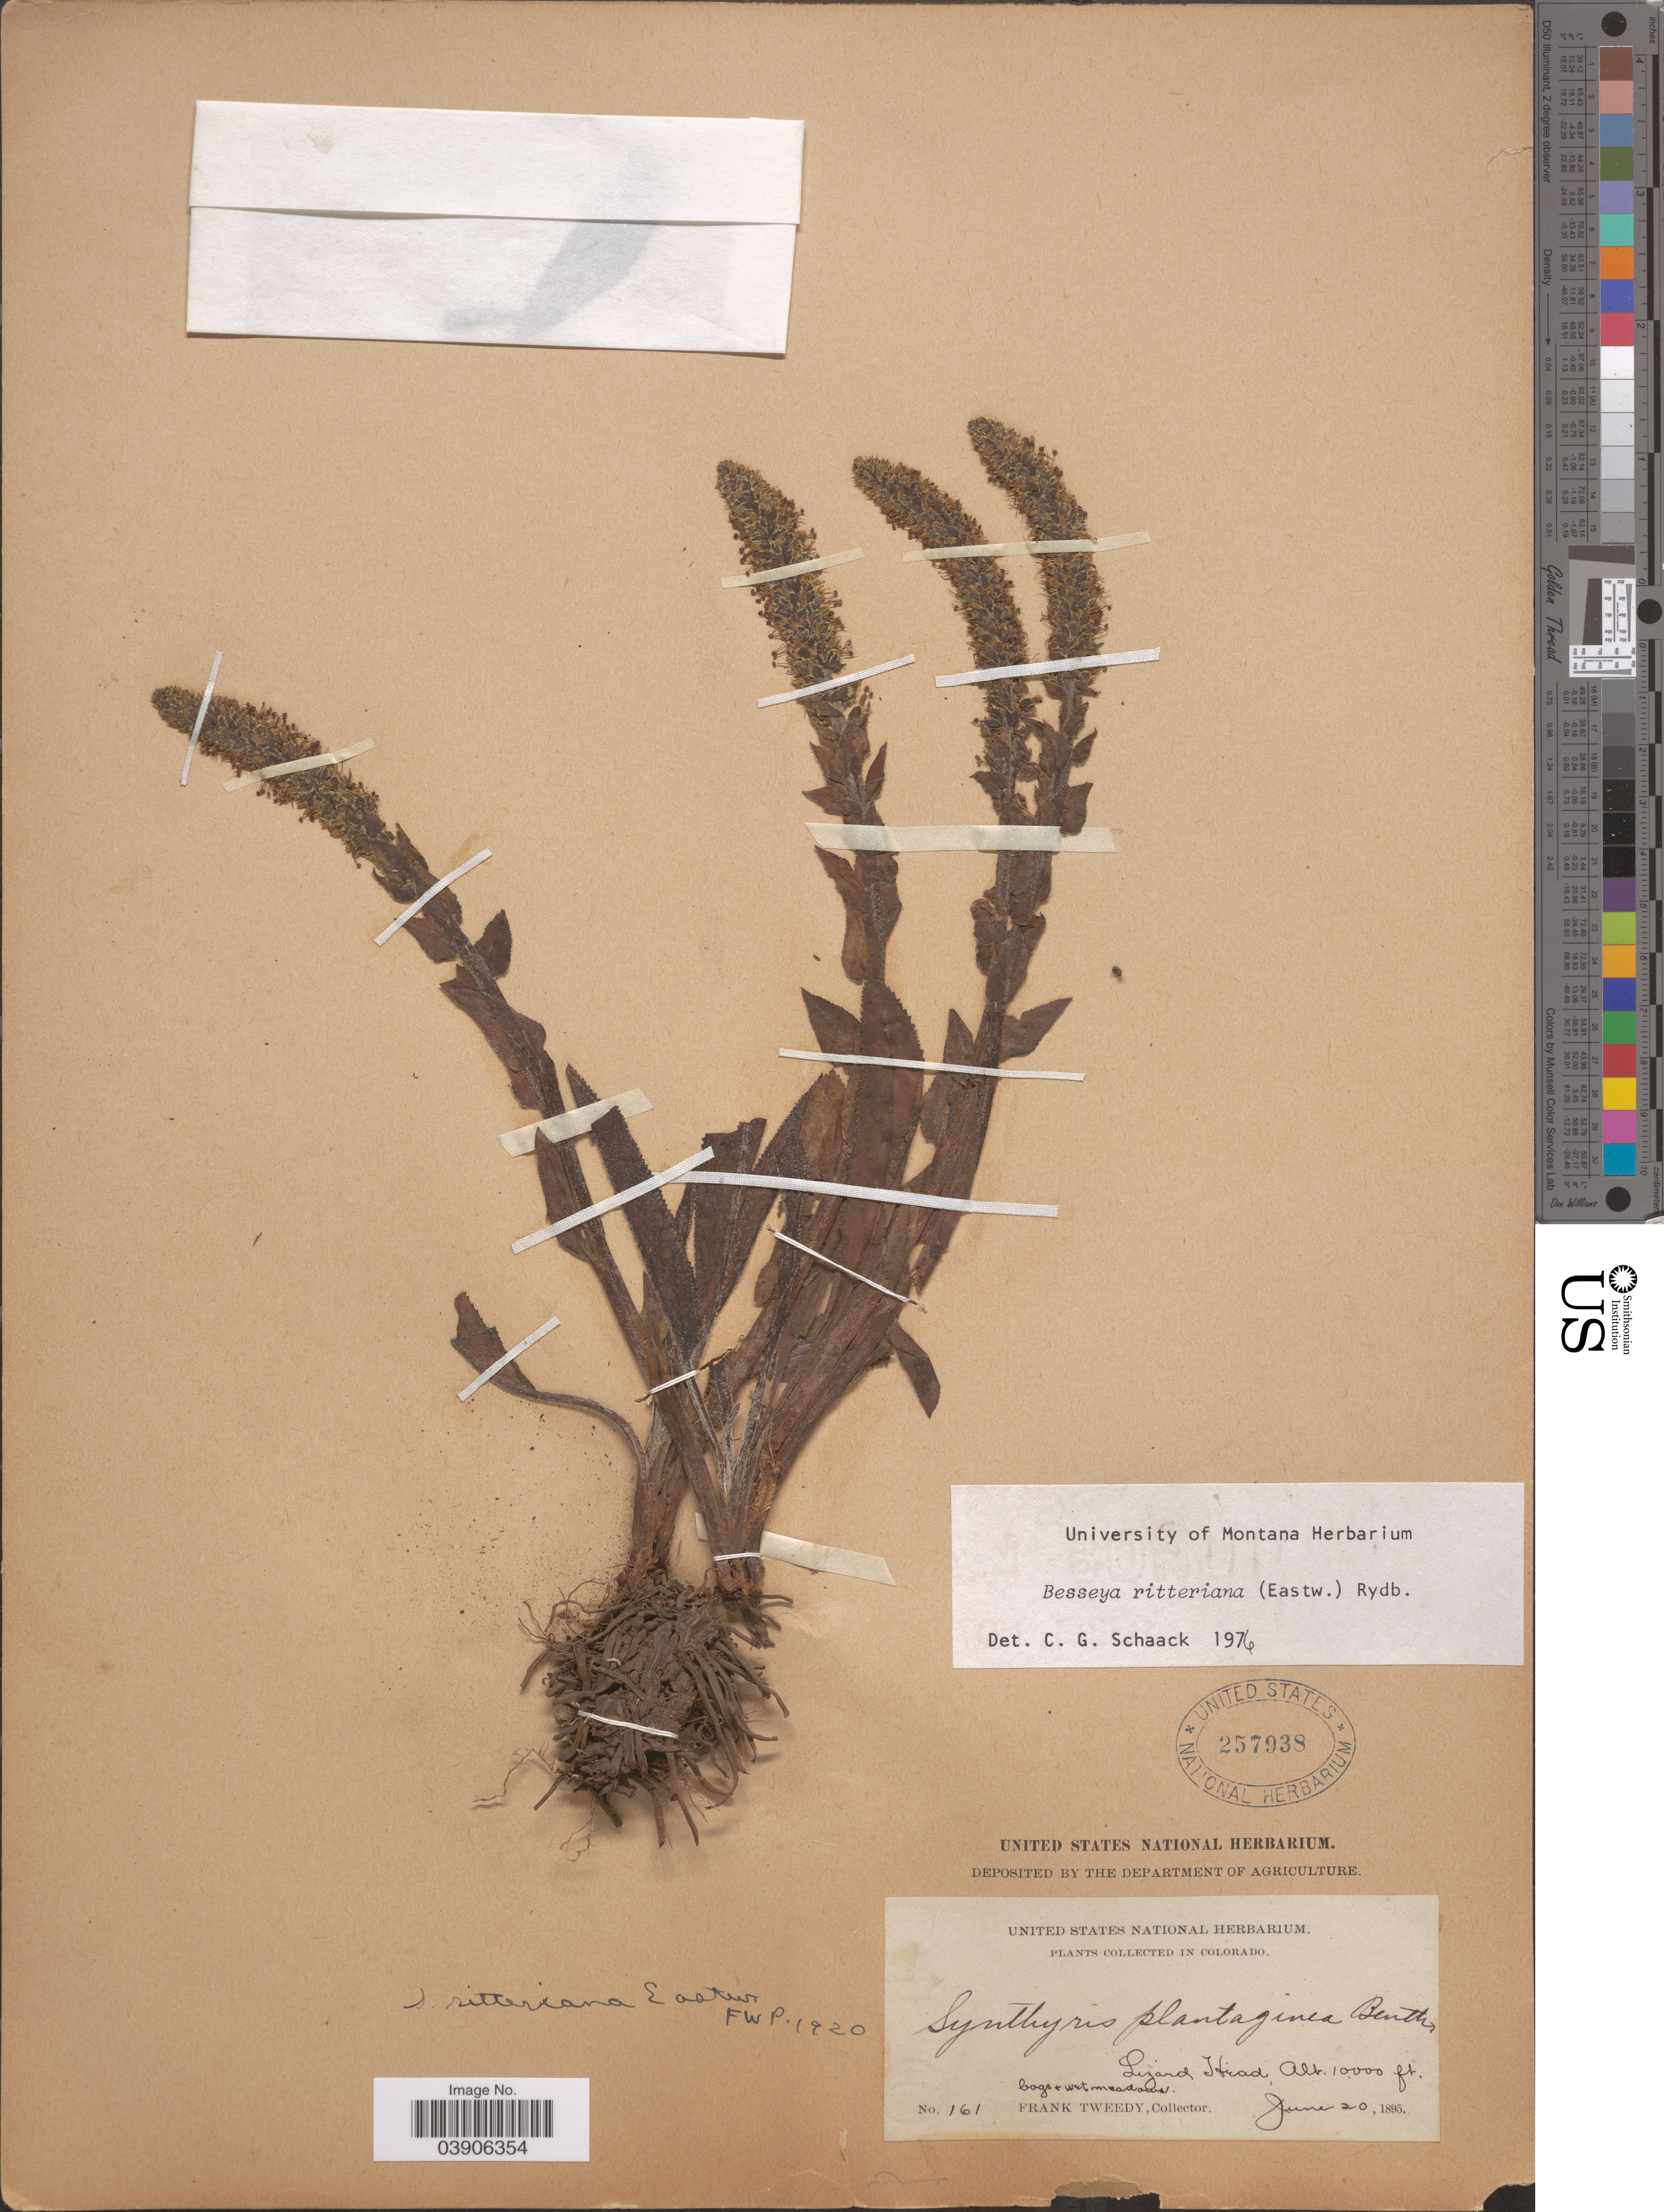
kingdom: Plantae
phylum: Tracheophyta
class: Magnoliopsida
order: Lamiales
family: Plantaginaceae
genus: Synthyris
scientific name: Synthyris ritteriana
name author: Eastw.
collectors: F. Tweedy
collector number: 161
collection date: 1895-06-20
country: United States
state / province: Colorado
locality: Lizard Head.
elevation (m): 3048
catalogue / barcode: US 257938